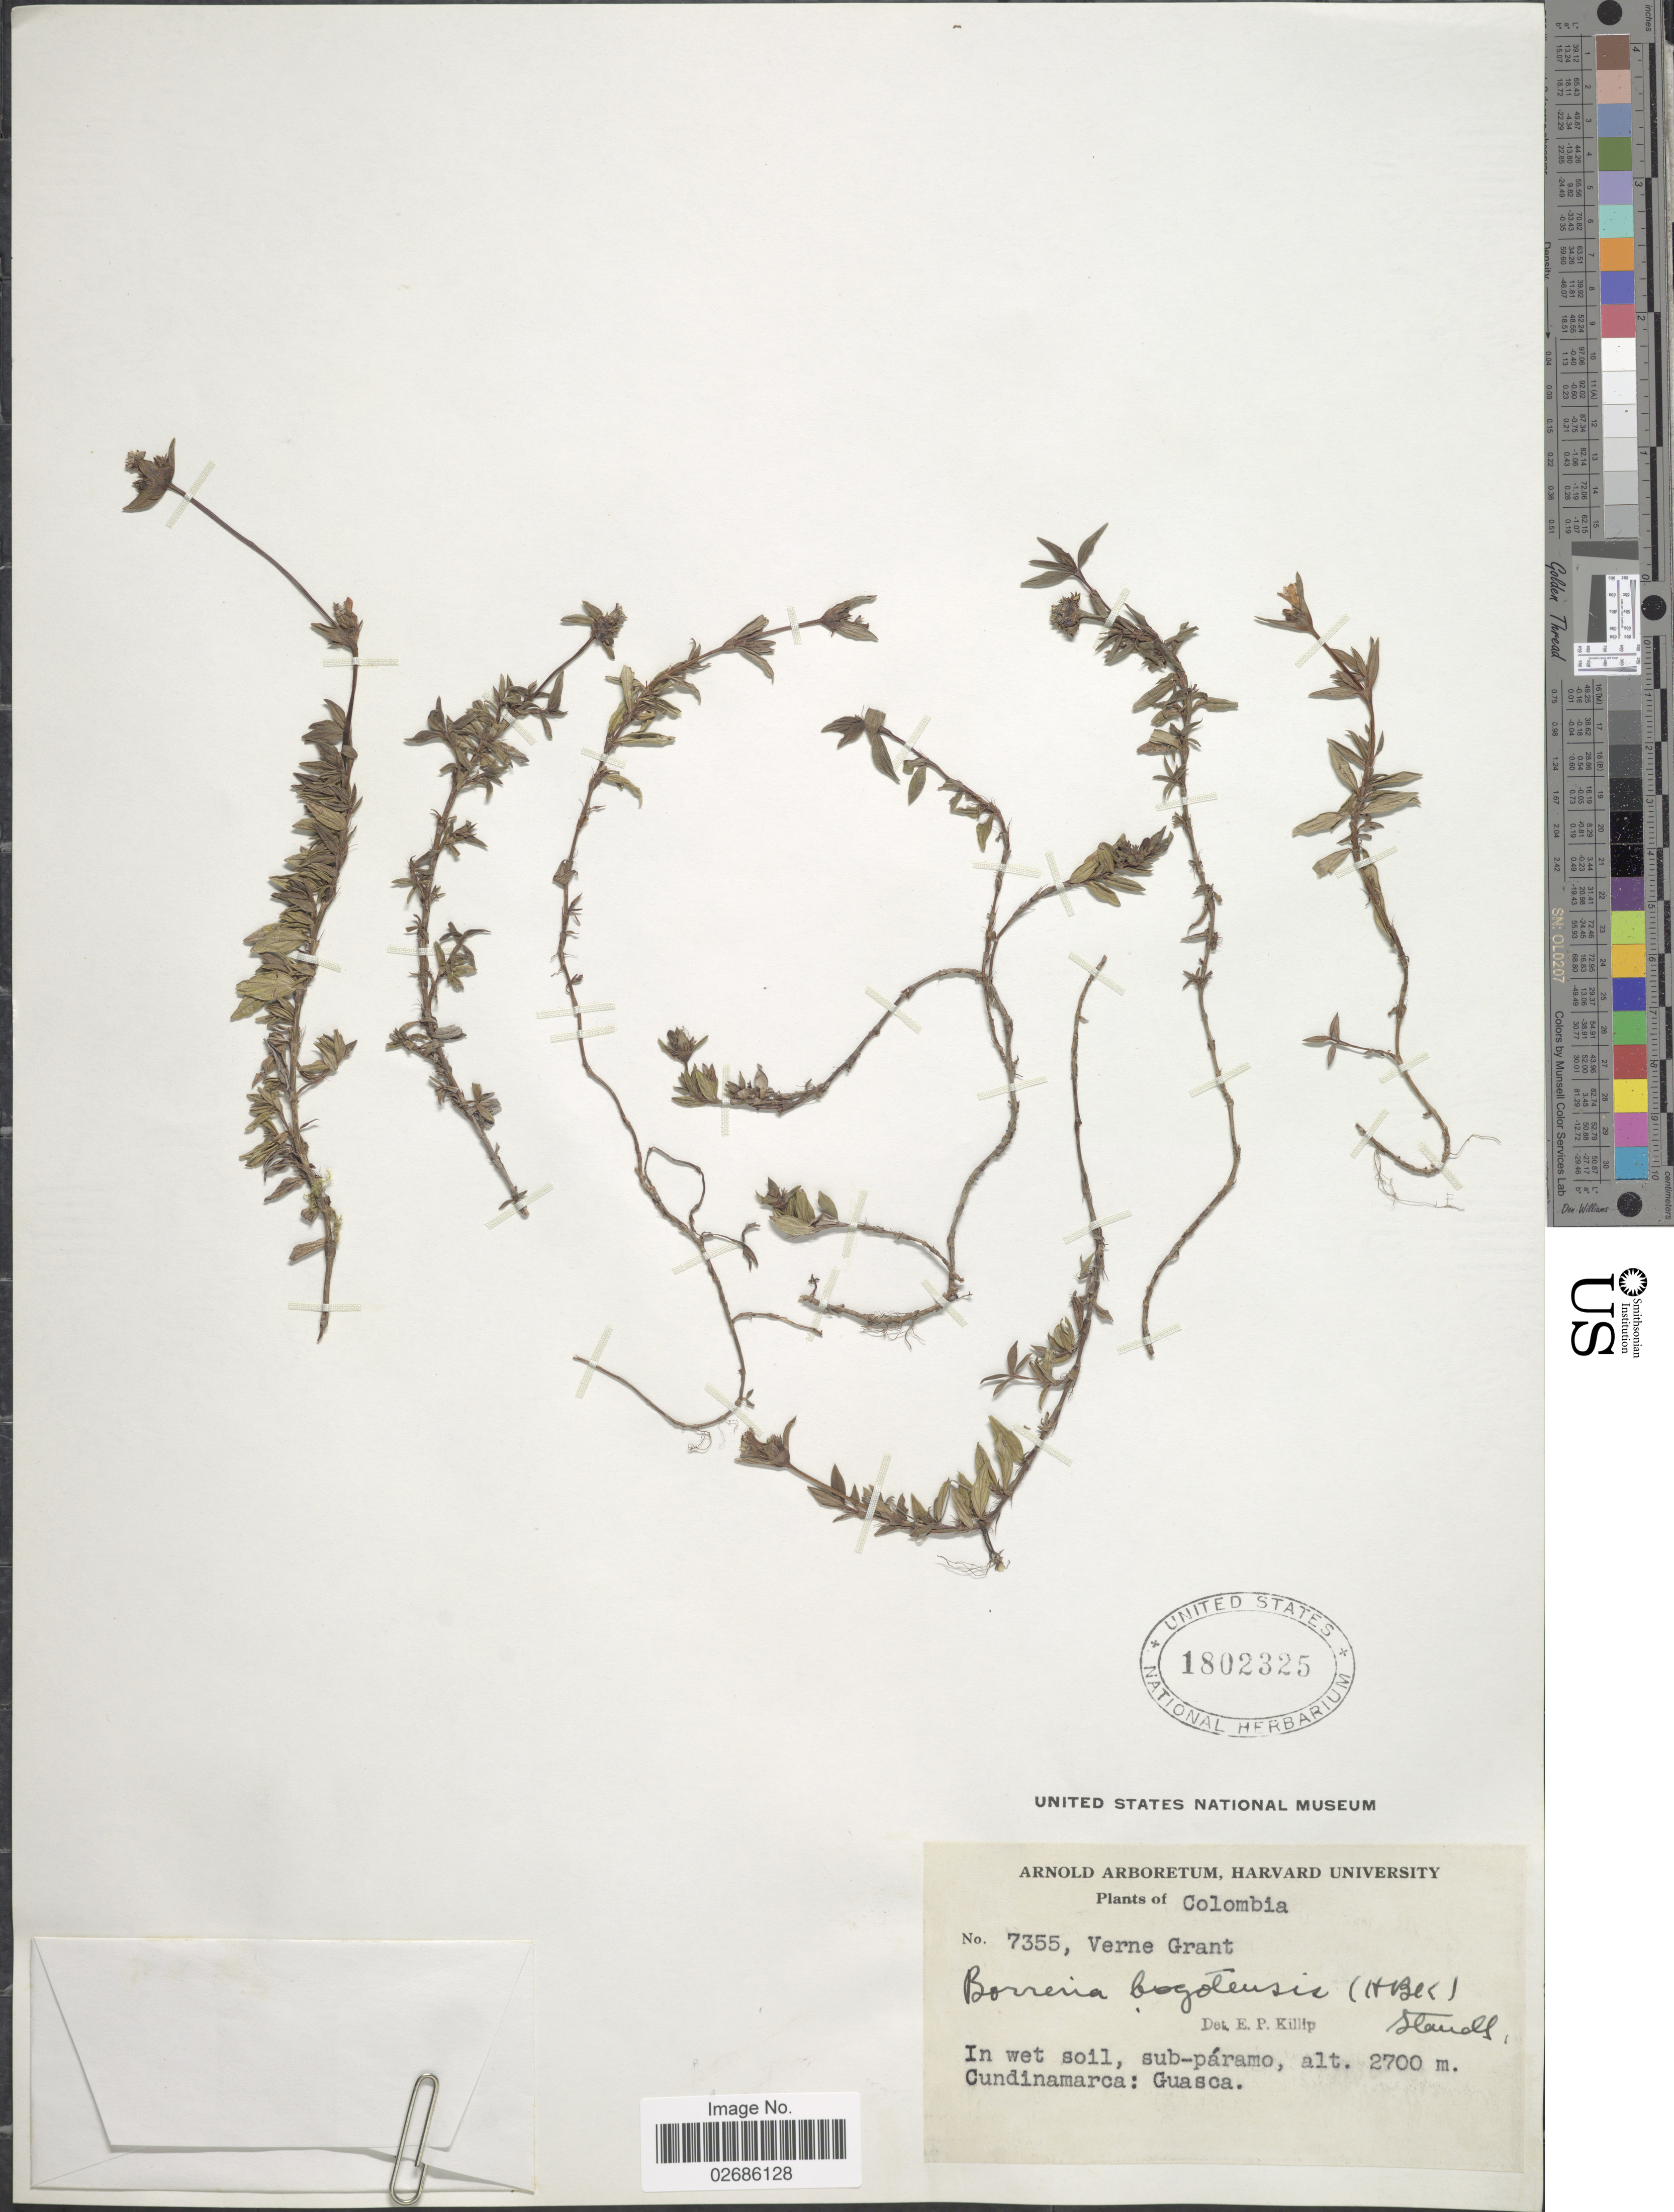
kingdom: Plantae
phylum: Tracheophyta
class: Magnoliopsida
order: Gentianales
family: Rubiaceae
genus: Borreria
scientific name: Borreria bogotensis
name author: (Kunth) Standl.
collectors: V. Grant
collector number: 7355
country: Colombia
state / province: Cundinamarca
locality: In wet soil, sub-páramo: Guasca.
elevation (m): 2700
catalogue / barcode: US 1802325